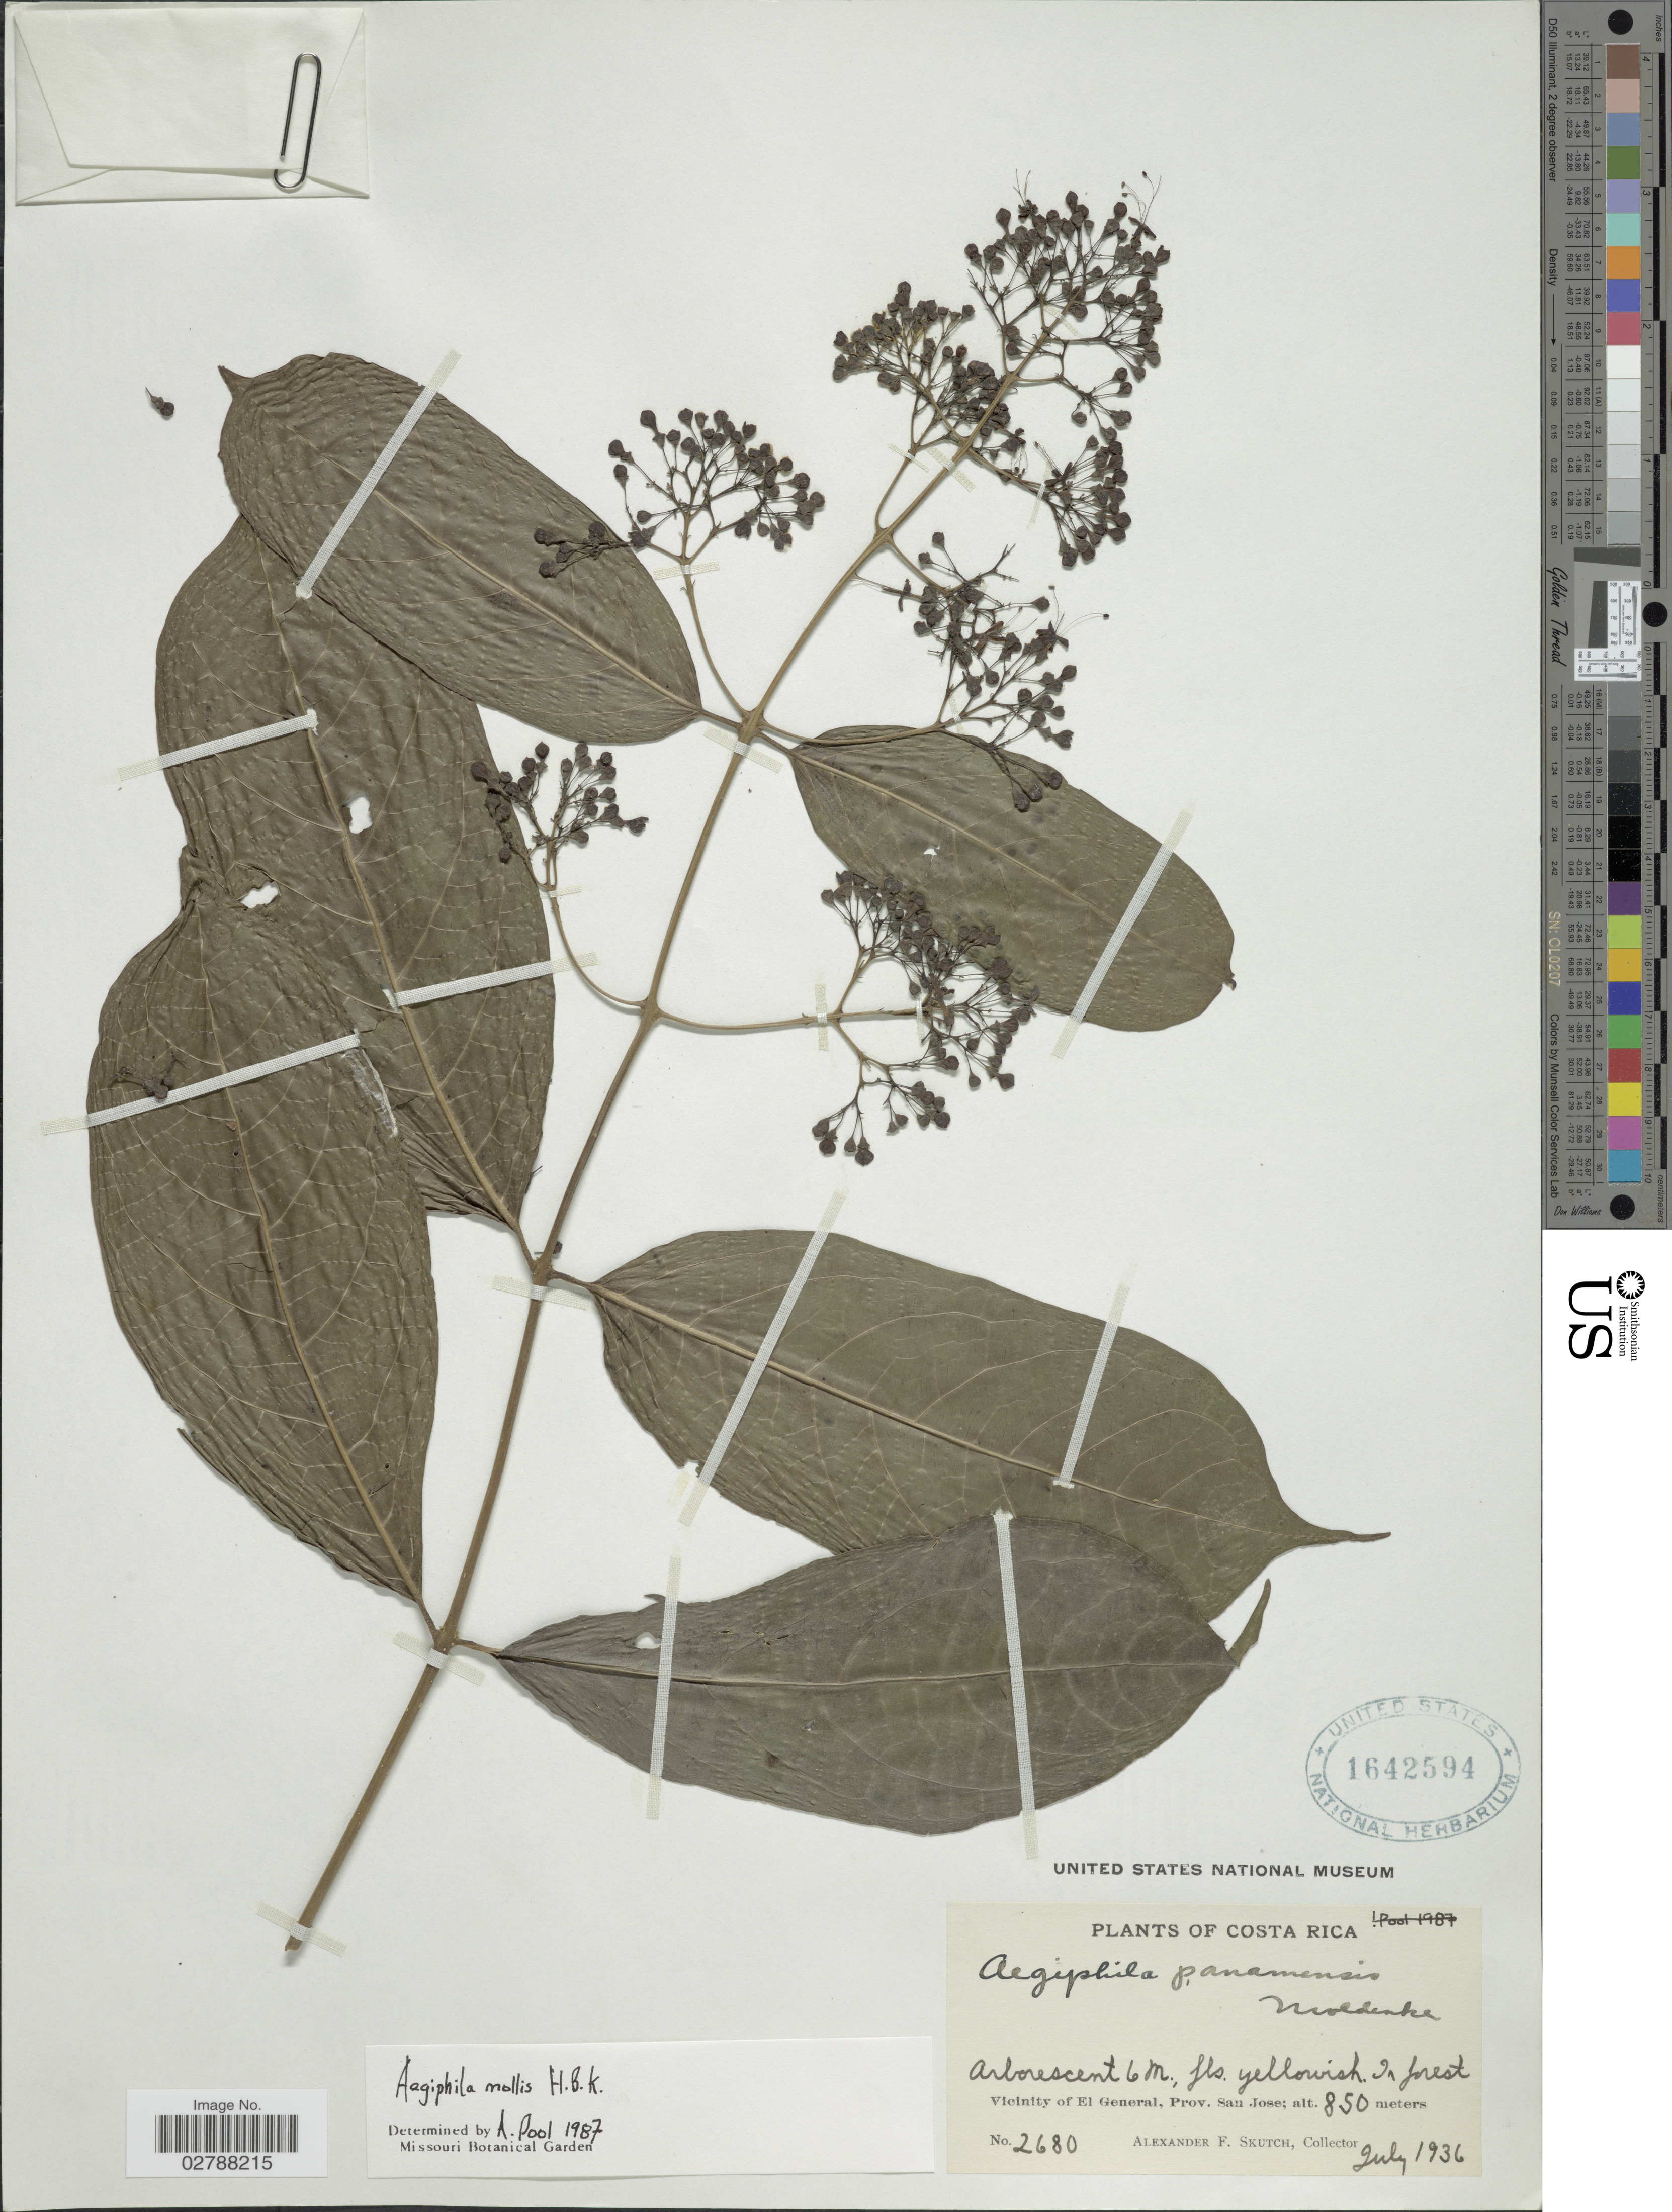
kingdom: Plantae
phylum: Tracheophyta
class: Magnoliopsida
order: Lamiales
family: Lamiaceae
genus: Aegiphila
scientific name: Aegiphila mollis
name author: Kunth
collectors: A. F. Skutch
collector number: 2680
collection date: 1936-07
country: Costa Rica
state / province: San José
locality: Vicinity of El General, Prov. San Jose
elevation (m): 850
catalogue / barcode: US 1642594